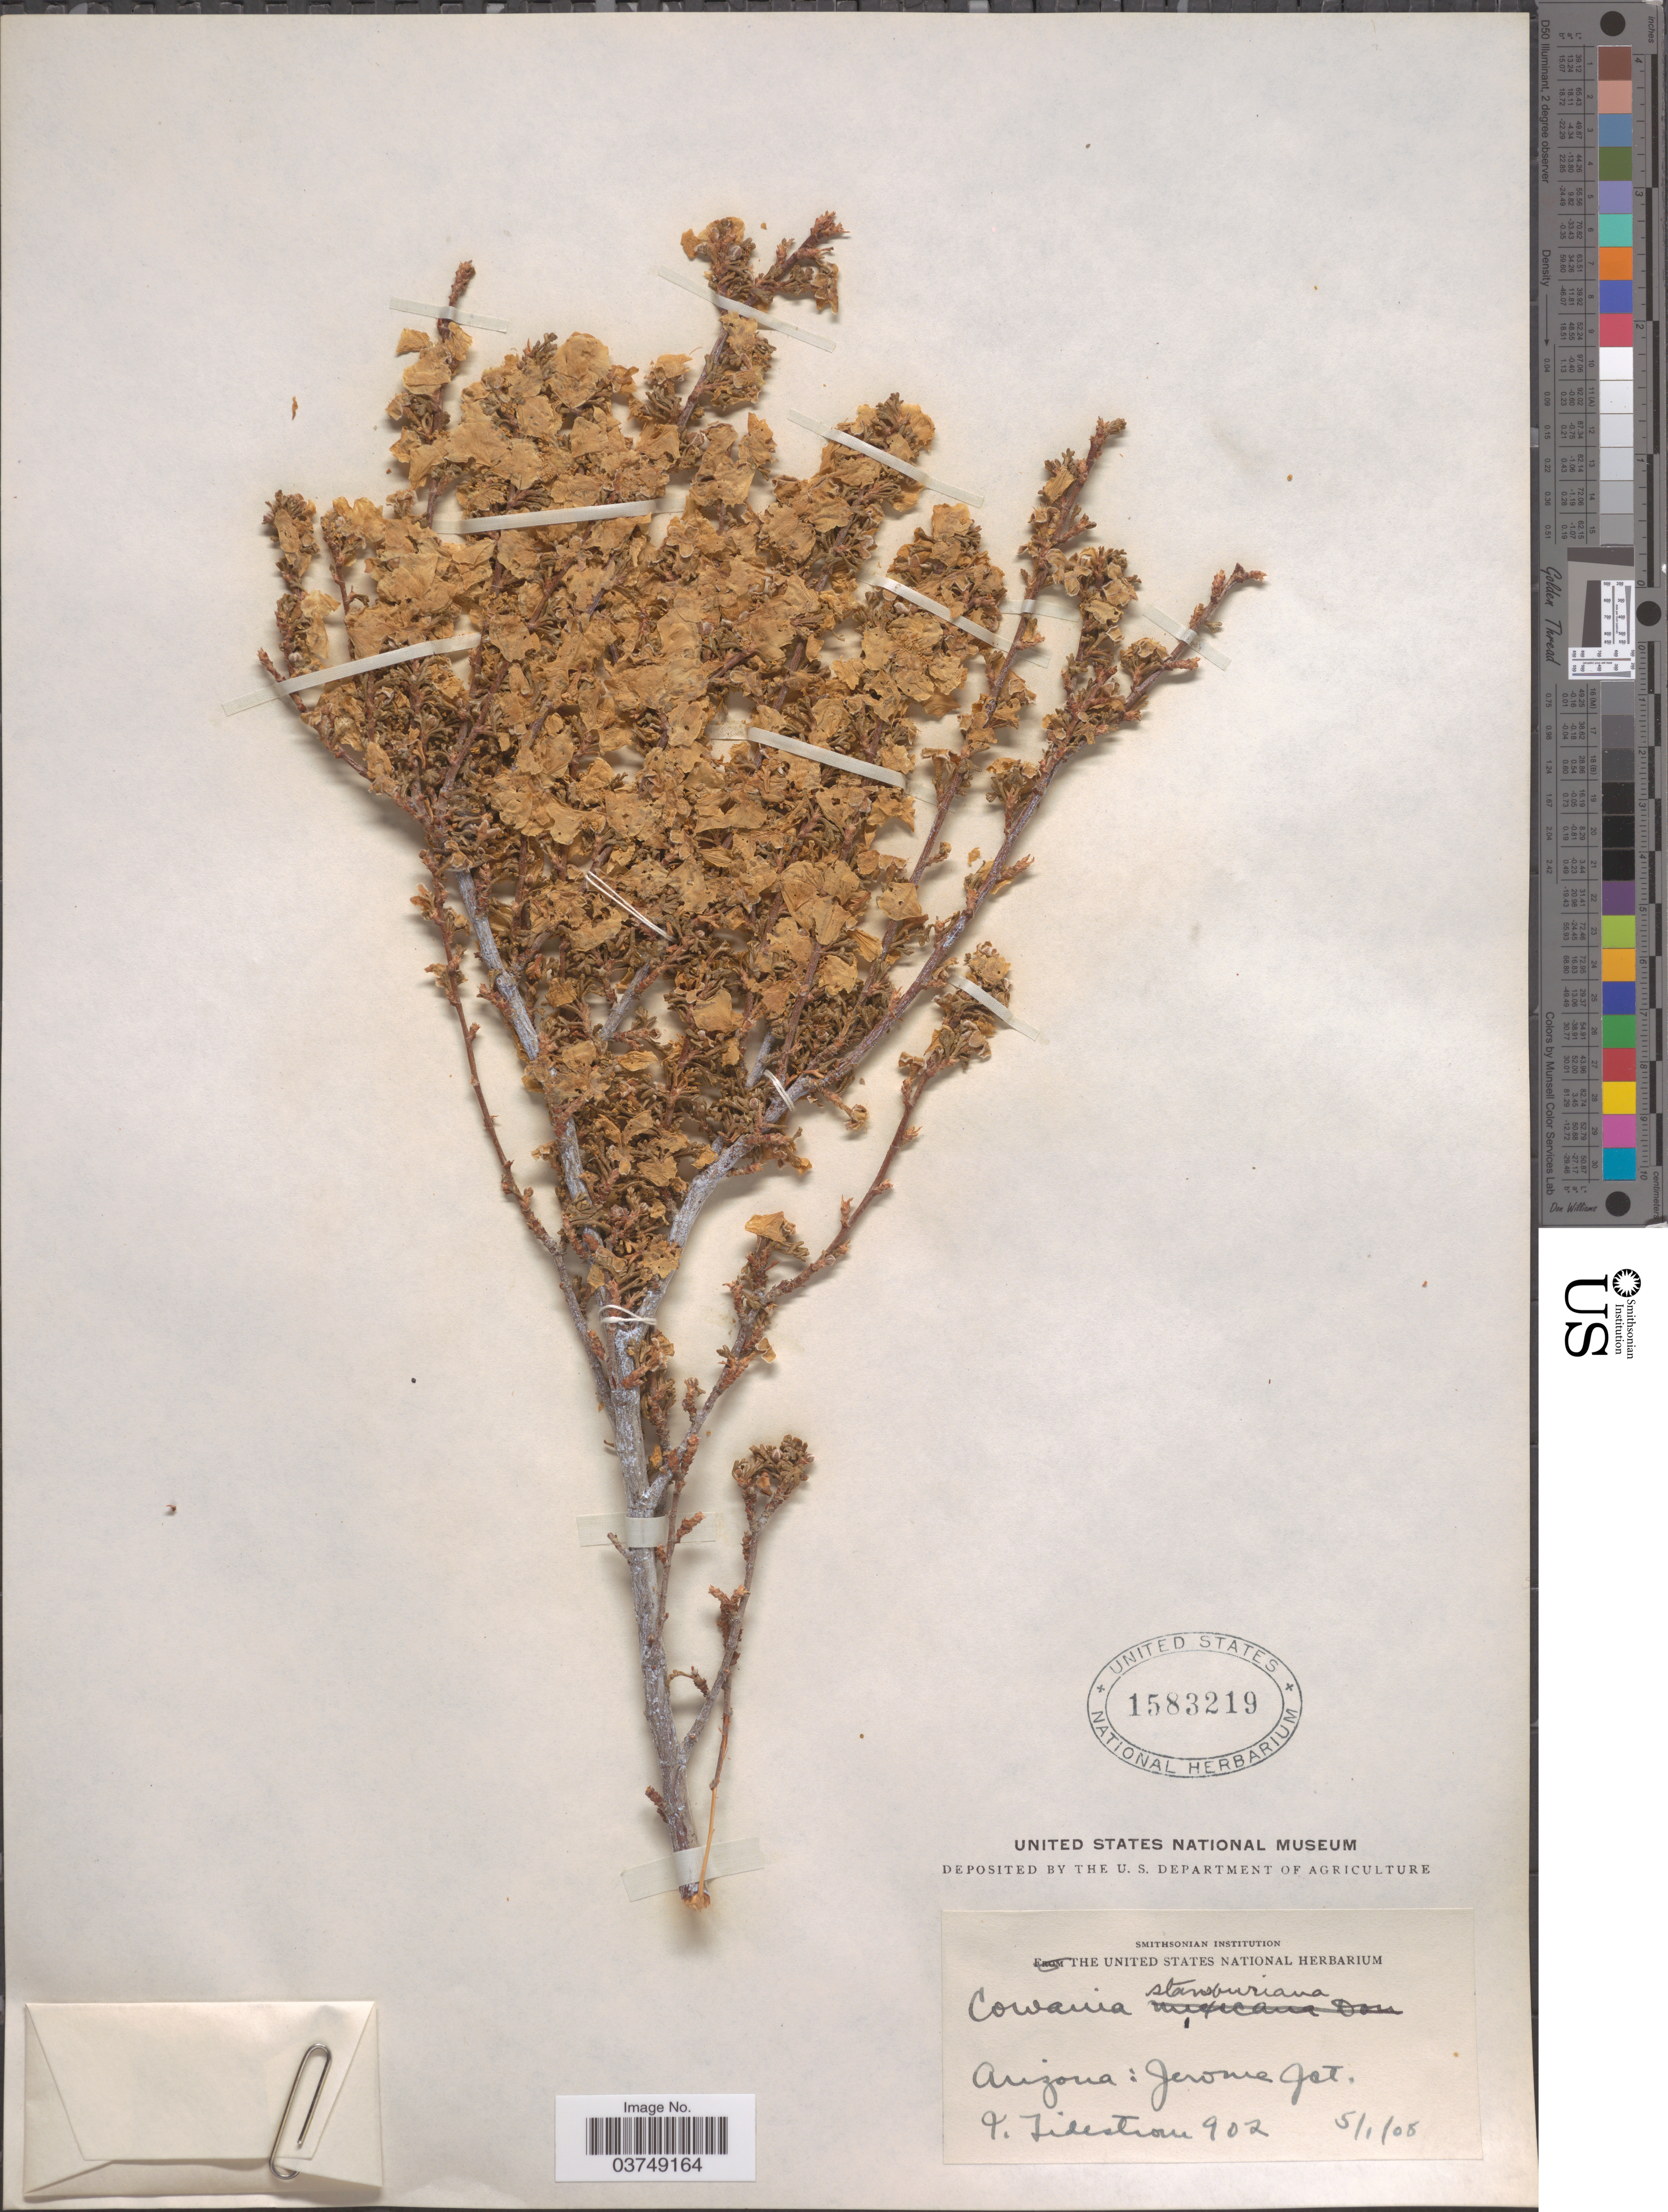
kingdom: Plantae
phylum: Tracheophyta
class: Magnoliopsida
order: Rosales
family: Rosaceae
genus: Purshia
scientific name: Purshia stansburyana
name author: (Torr.) Henrickson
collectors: I. F. Tidestrom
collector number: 902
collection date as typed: Transcribed d/m/y: 1/5/5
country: United States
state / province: Arizona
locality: Jerome Jct.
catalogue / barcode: US 1583219